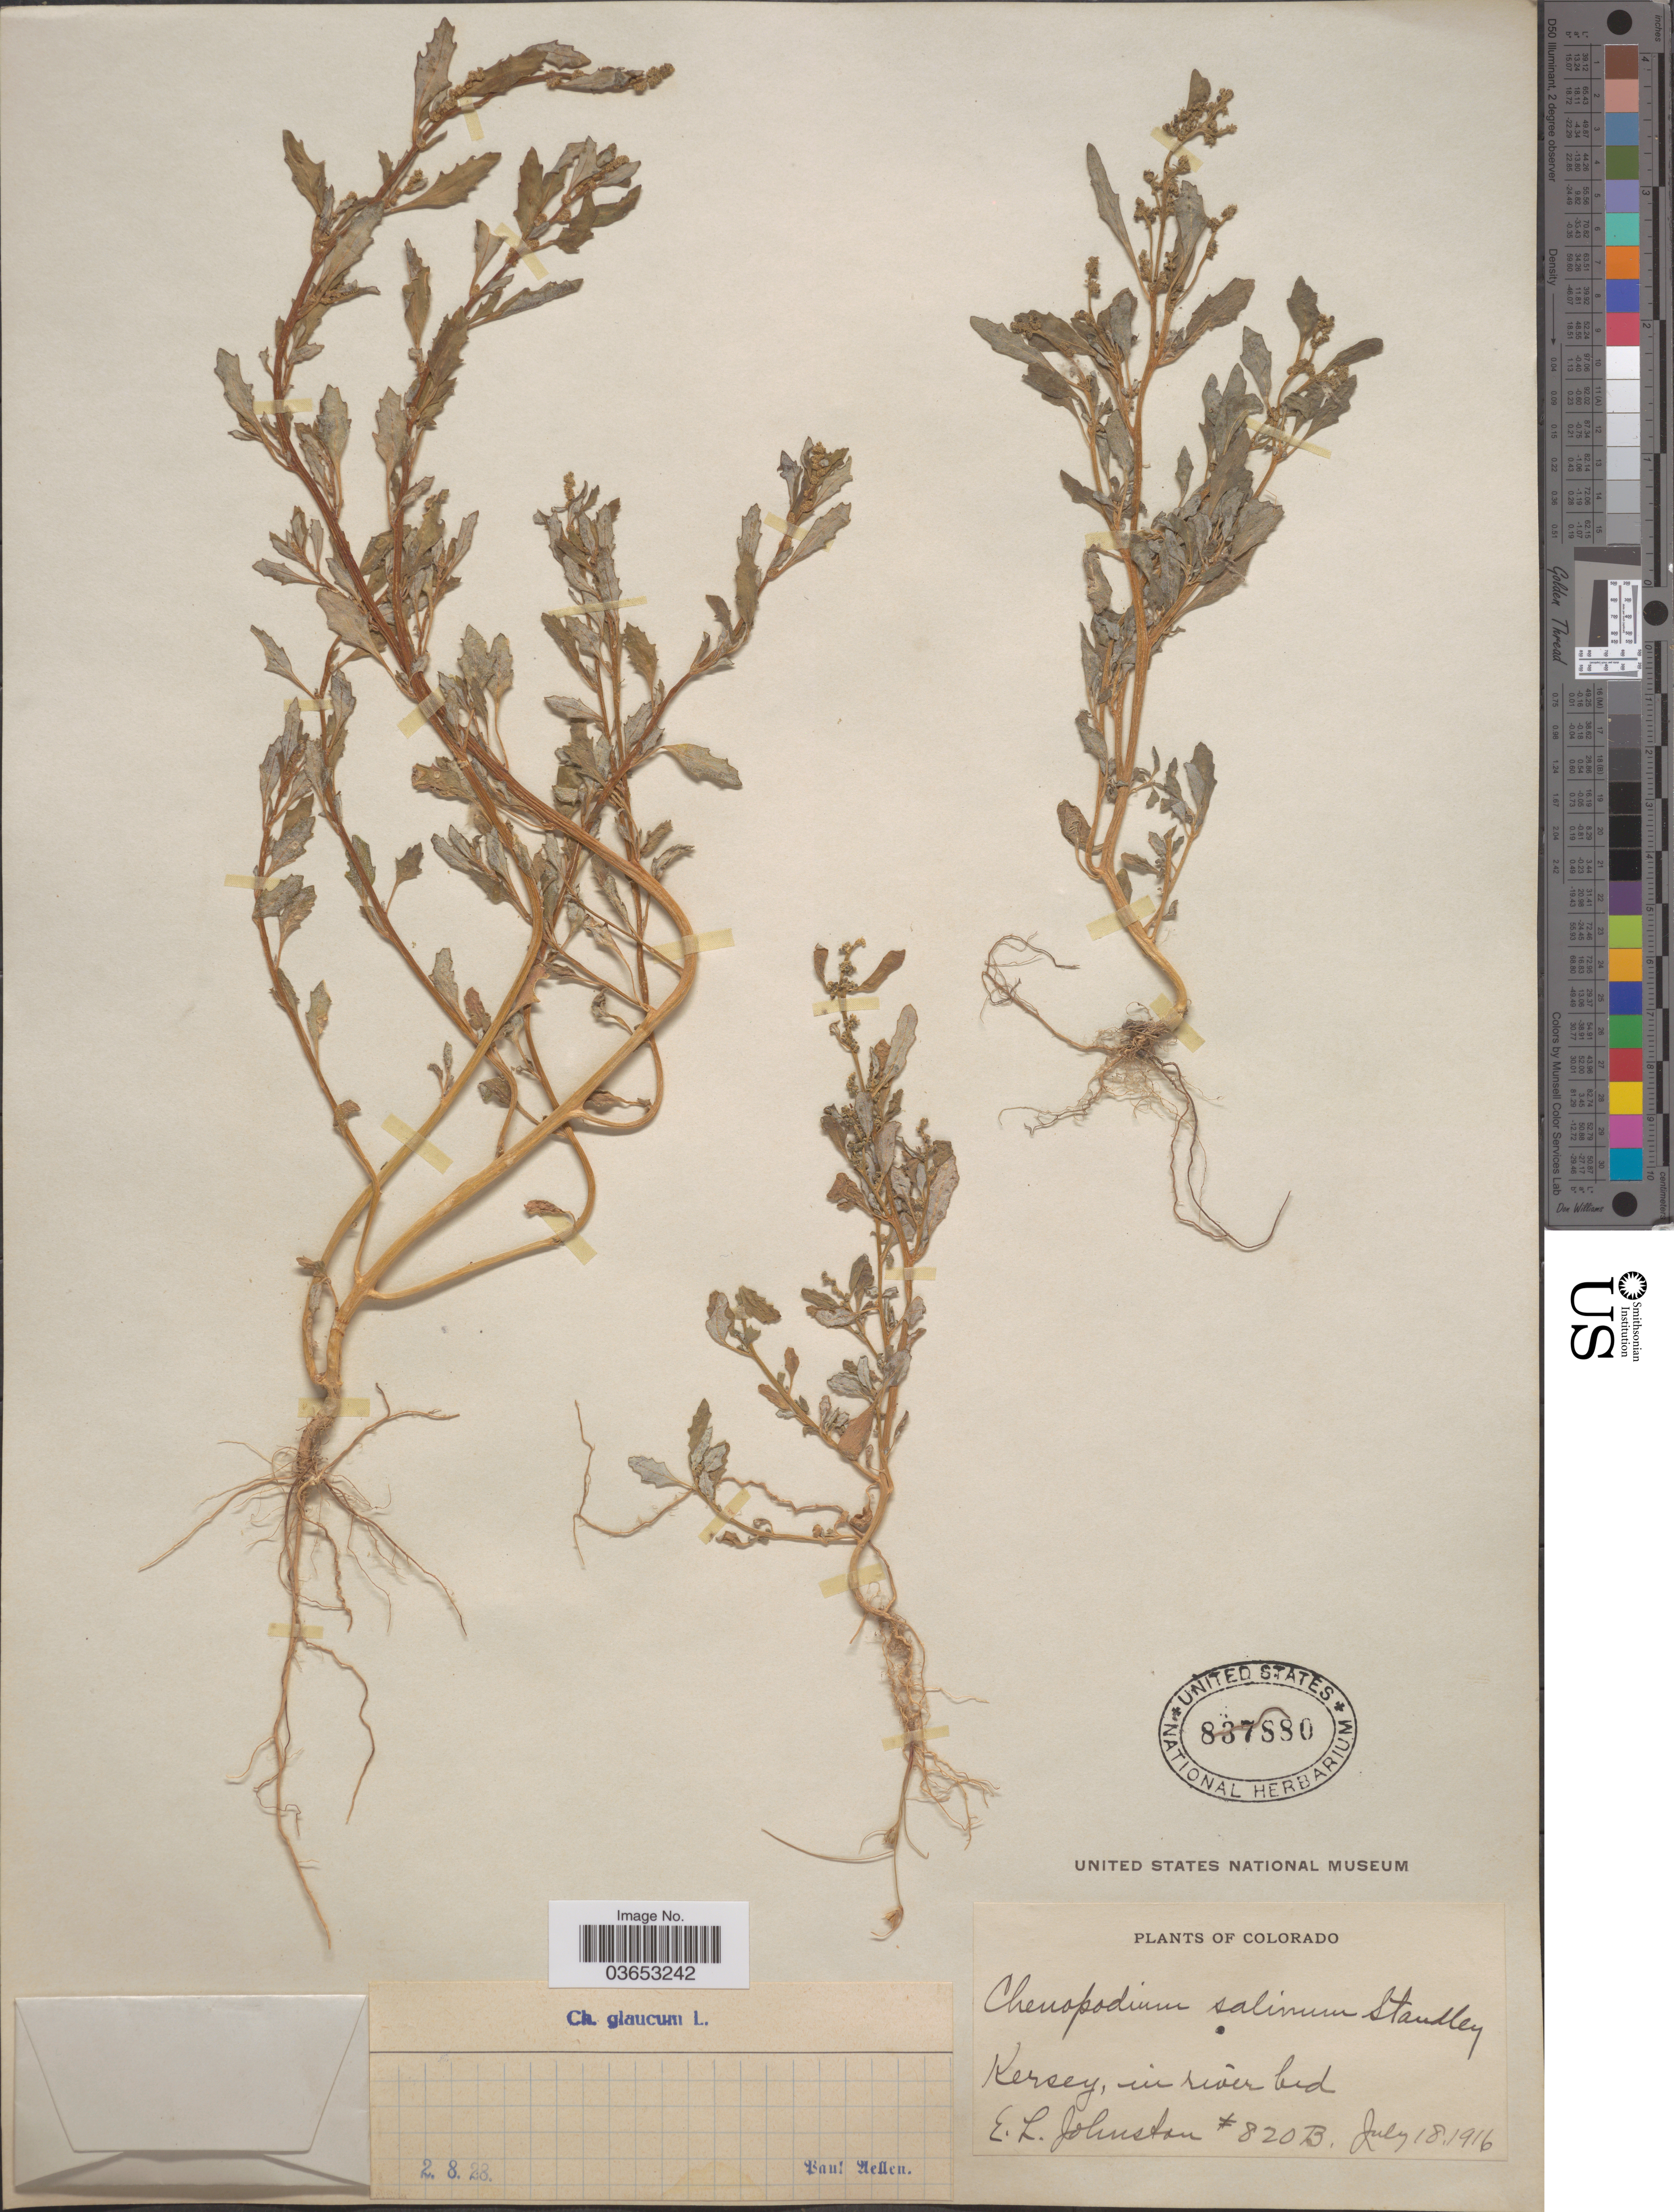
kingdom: Plantae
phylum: Tracheophyta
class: Magnoliopsida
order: Caryophyllales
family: Amaranthaceae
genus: Chenopodium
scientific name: Chenopodium glaucum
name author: L.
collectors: E. L. Johnston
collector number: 820B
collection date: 1916-07-18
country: United States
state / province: Colorado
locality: Kersey.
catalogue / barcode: US 837880